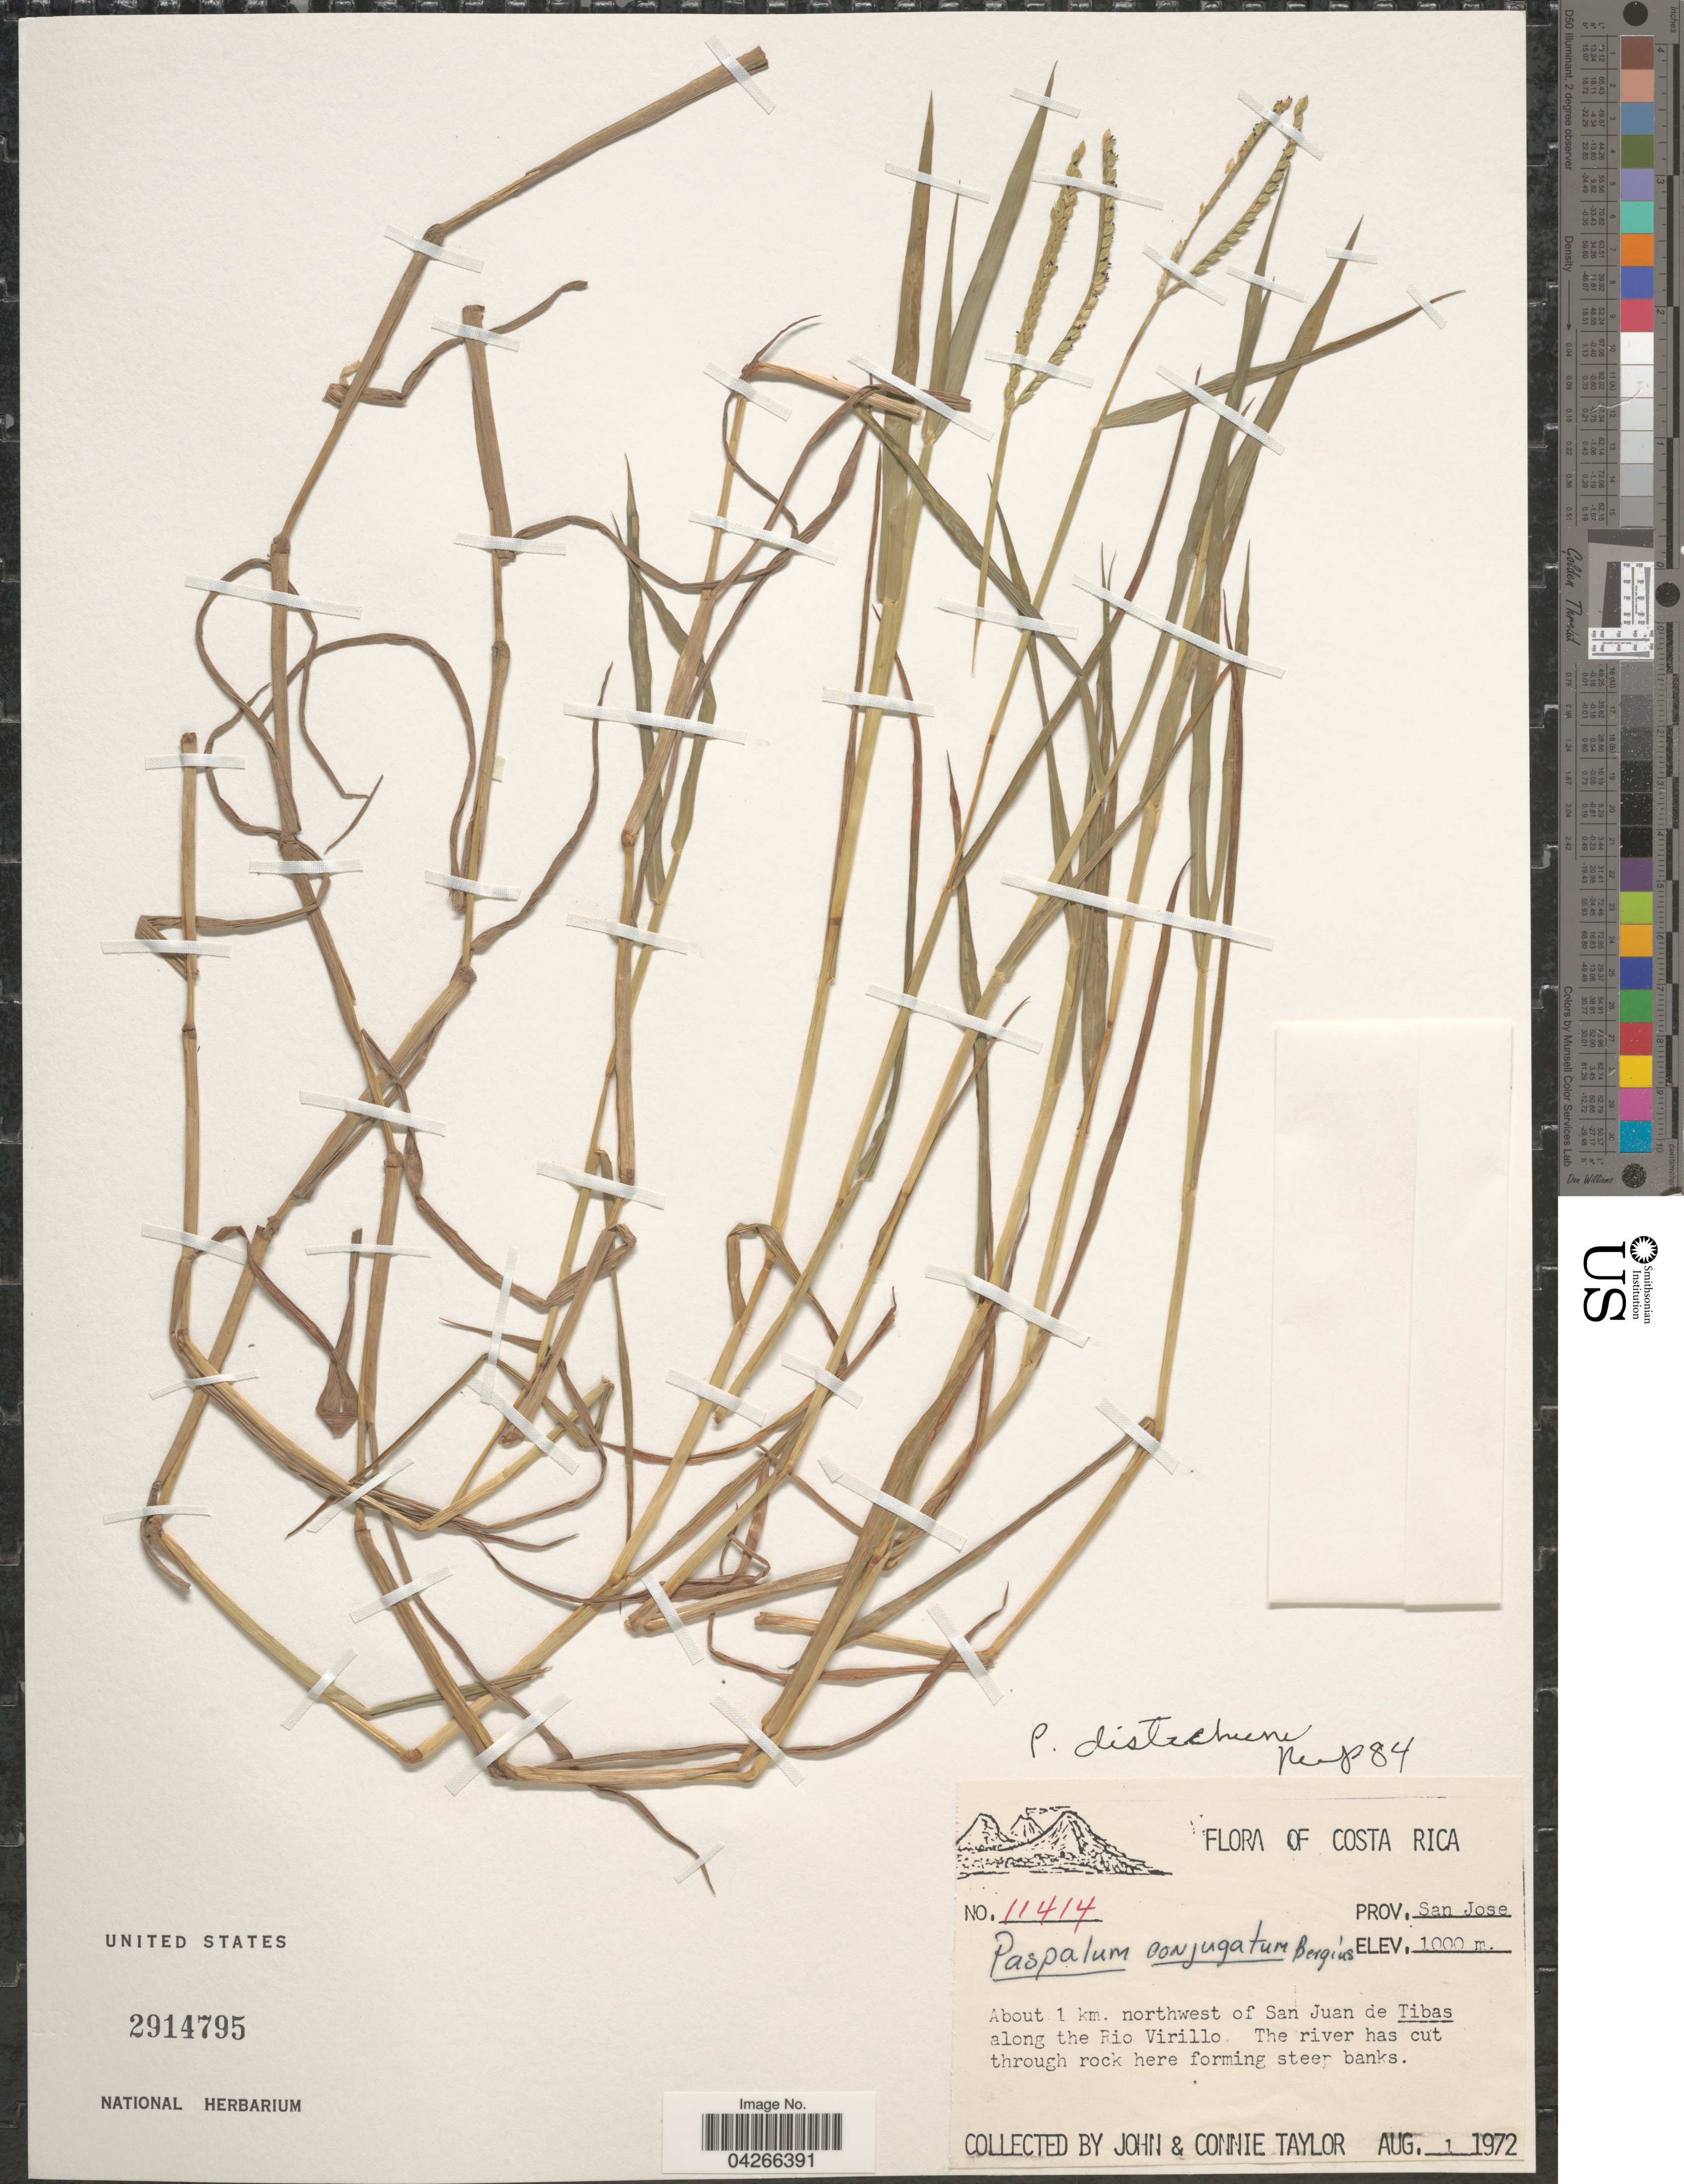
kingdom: Plantae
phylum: Tracheophyta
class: Liliopsida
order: Poales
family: Poaceae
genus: Paspalum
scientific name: Paspalum distichum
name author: L.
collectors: J. Taylor & C. Taylor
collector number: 11414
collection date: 1972-08-01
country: Costa Rica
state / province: San José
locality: About 1 km. northwest of San Juan de Tibas along the Rio Virillo. The river has cut through rock here forming steep banks.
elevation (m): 1000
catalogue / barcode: US 2914795